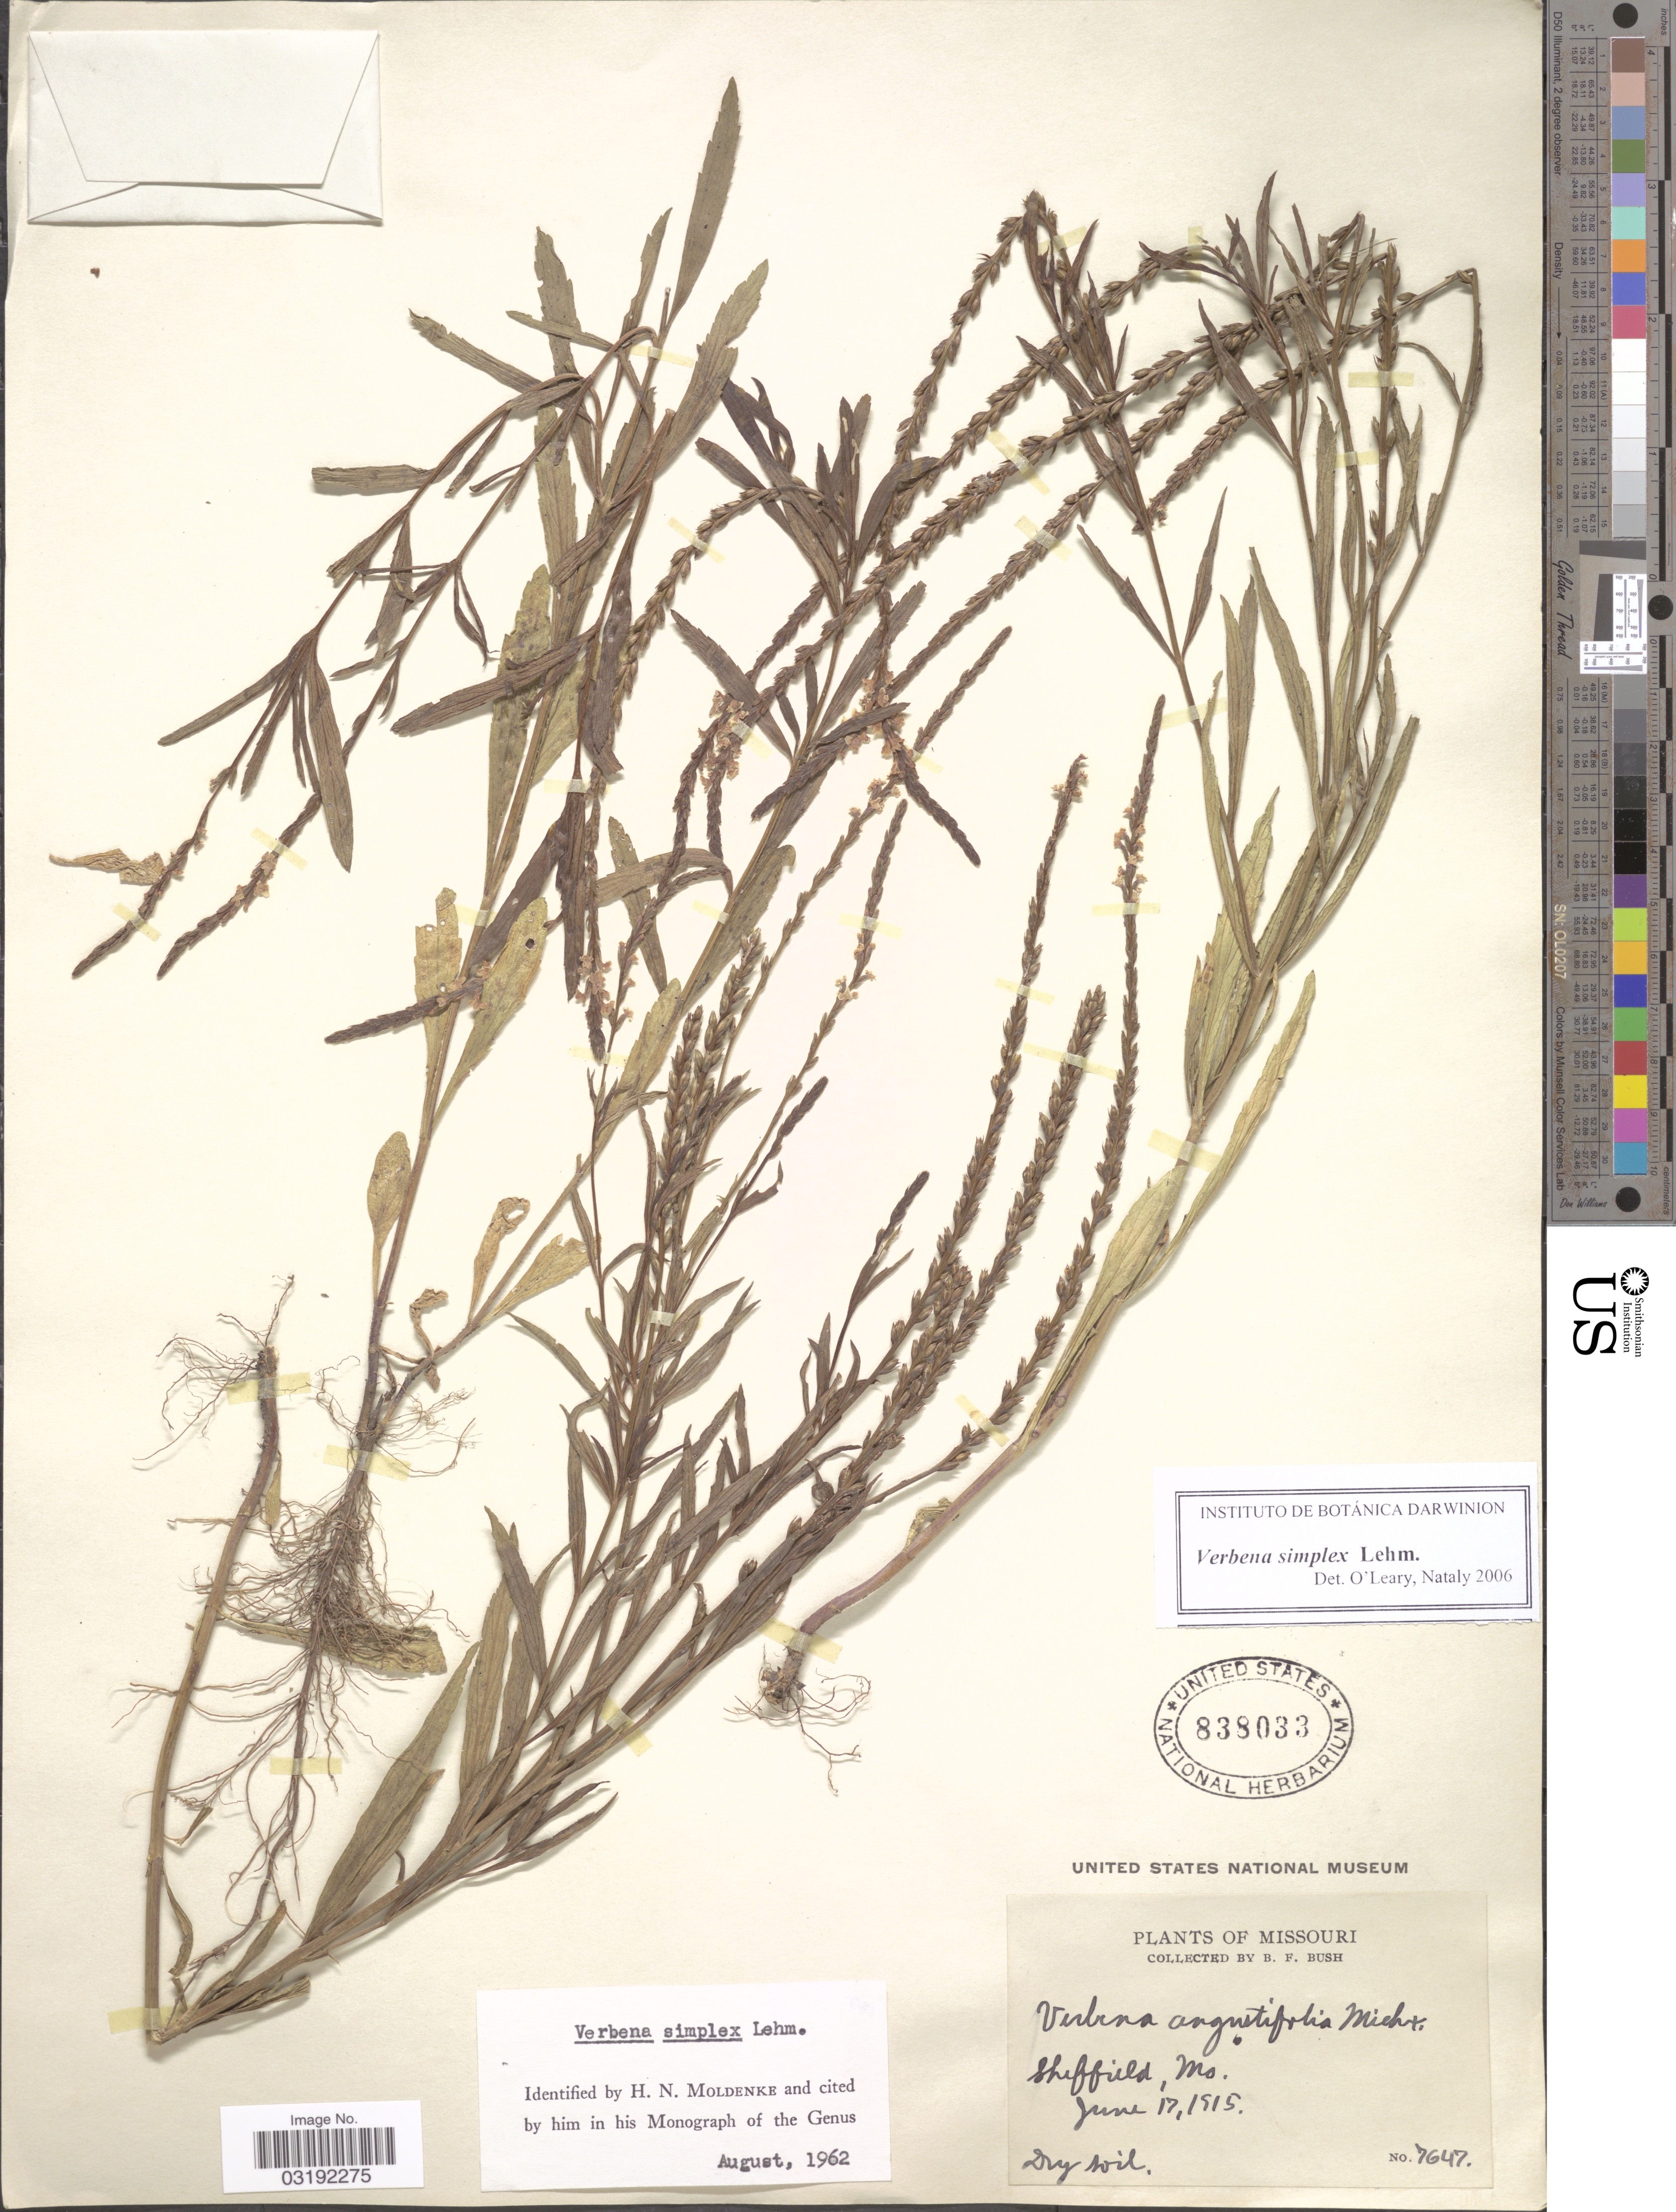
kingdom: Plantae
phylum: Tracheophyta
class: Magnoliopsida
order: Lamiales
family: Verbenaceae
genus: Verbena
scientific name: Verbena simplex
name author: F. Lehm.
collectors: B. F. Bush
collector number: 7647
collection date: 1915-06-17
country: United States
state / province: Missouri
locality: Sheffield.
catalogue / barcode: US 838033